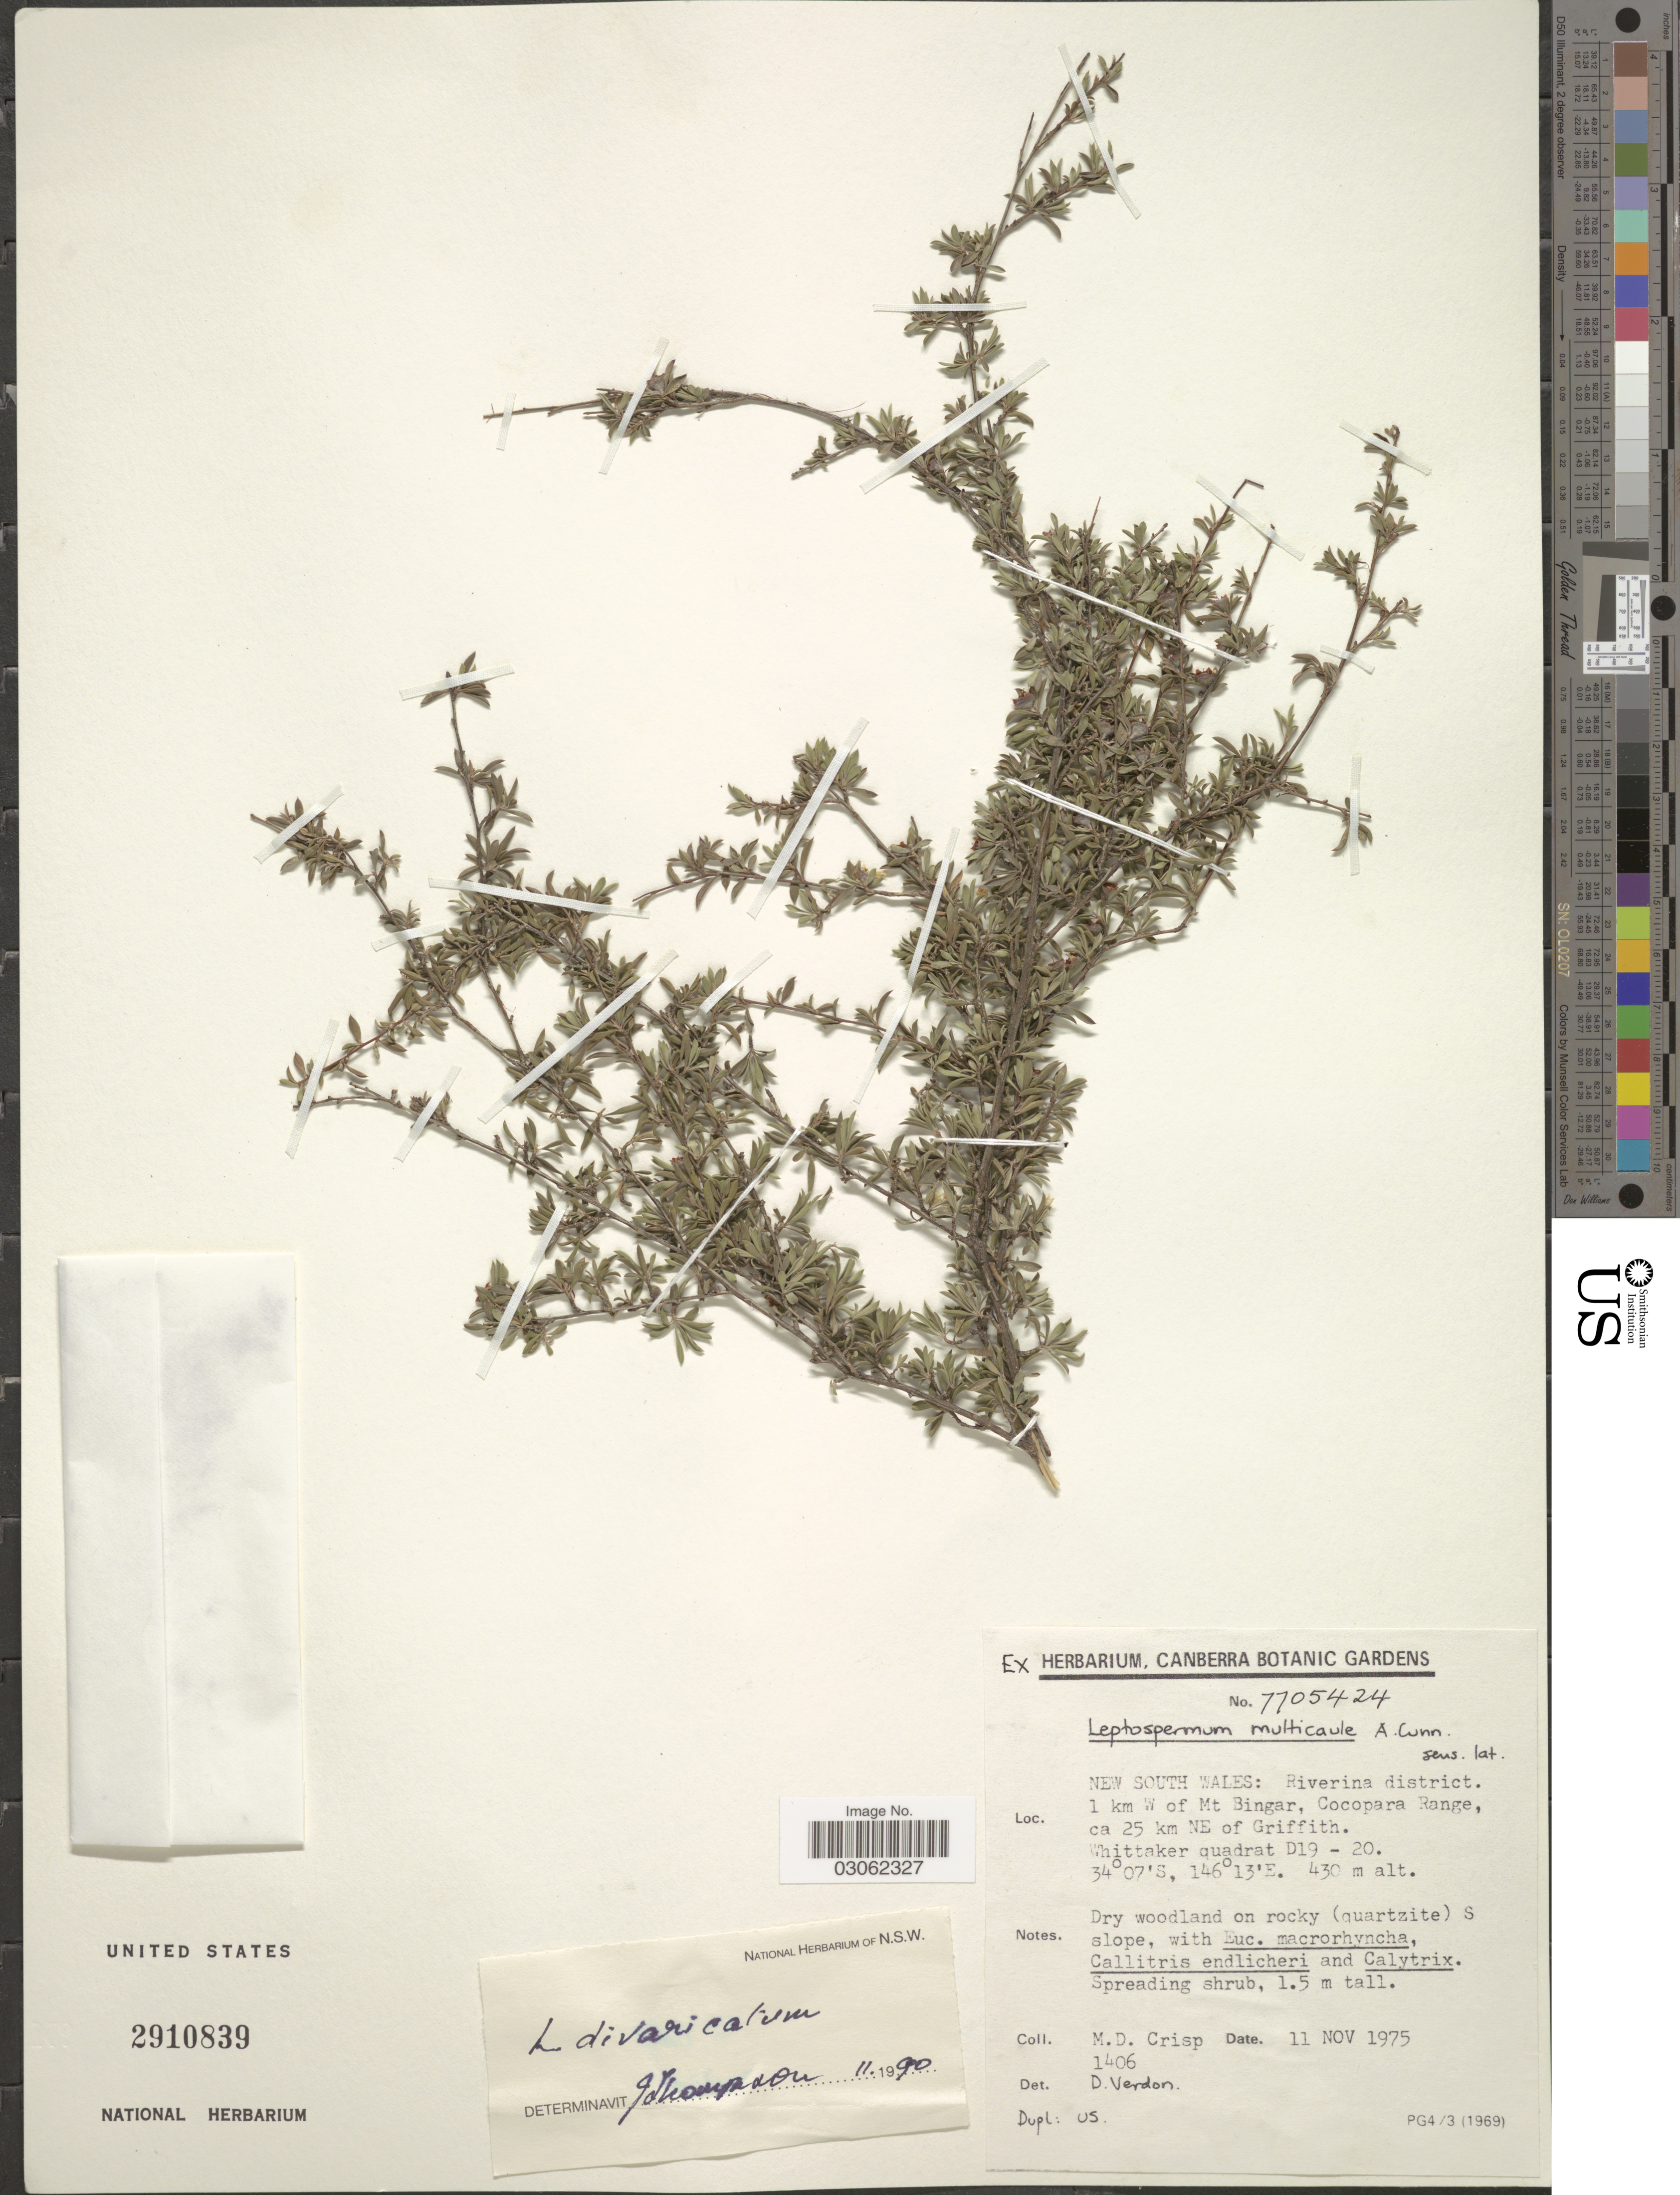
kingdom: Plantae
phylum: Tracheophyta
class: Magnoliopsida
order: Myrtales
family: Myrtaceae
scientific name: Gaudium divaricatum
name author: (Schauer) P.G. Wilson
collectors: M. Crisp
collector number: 1406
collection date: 1975-11-11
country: Australia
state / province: New South Wales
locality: Riverina district. 1 km W of Mt Bingar, Cocopara Range, ca 25 km NE of Griffith. Whittaker quadrat D19-20.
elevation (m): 430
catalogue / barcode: US 2910839